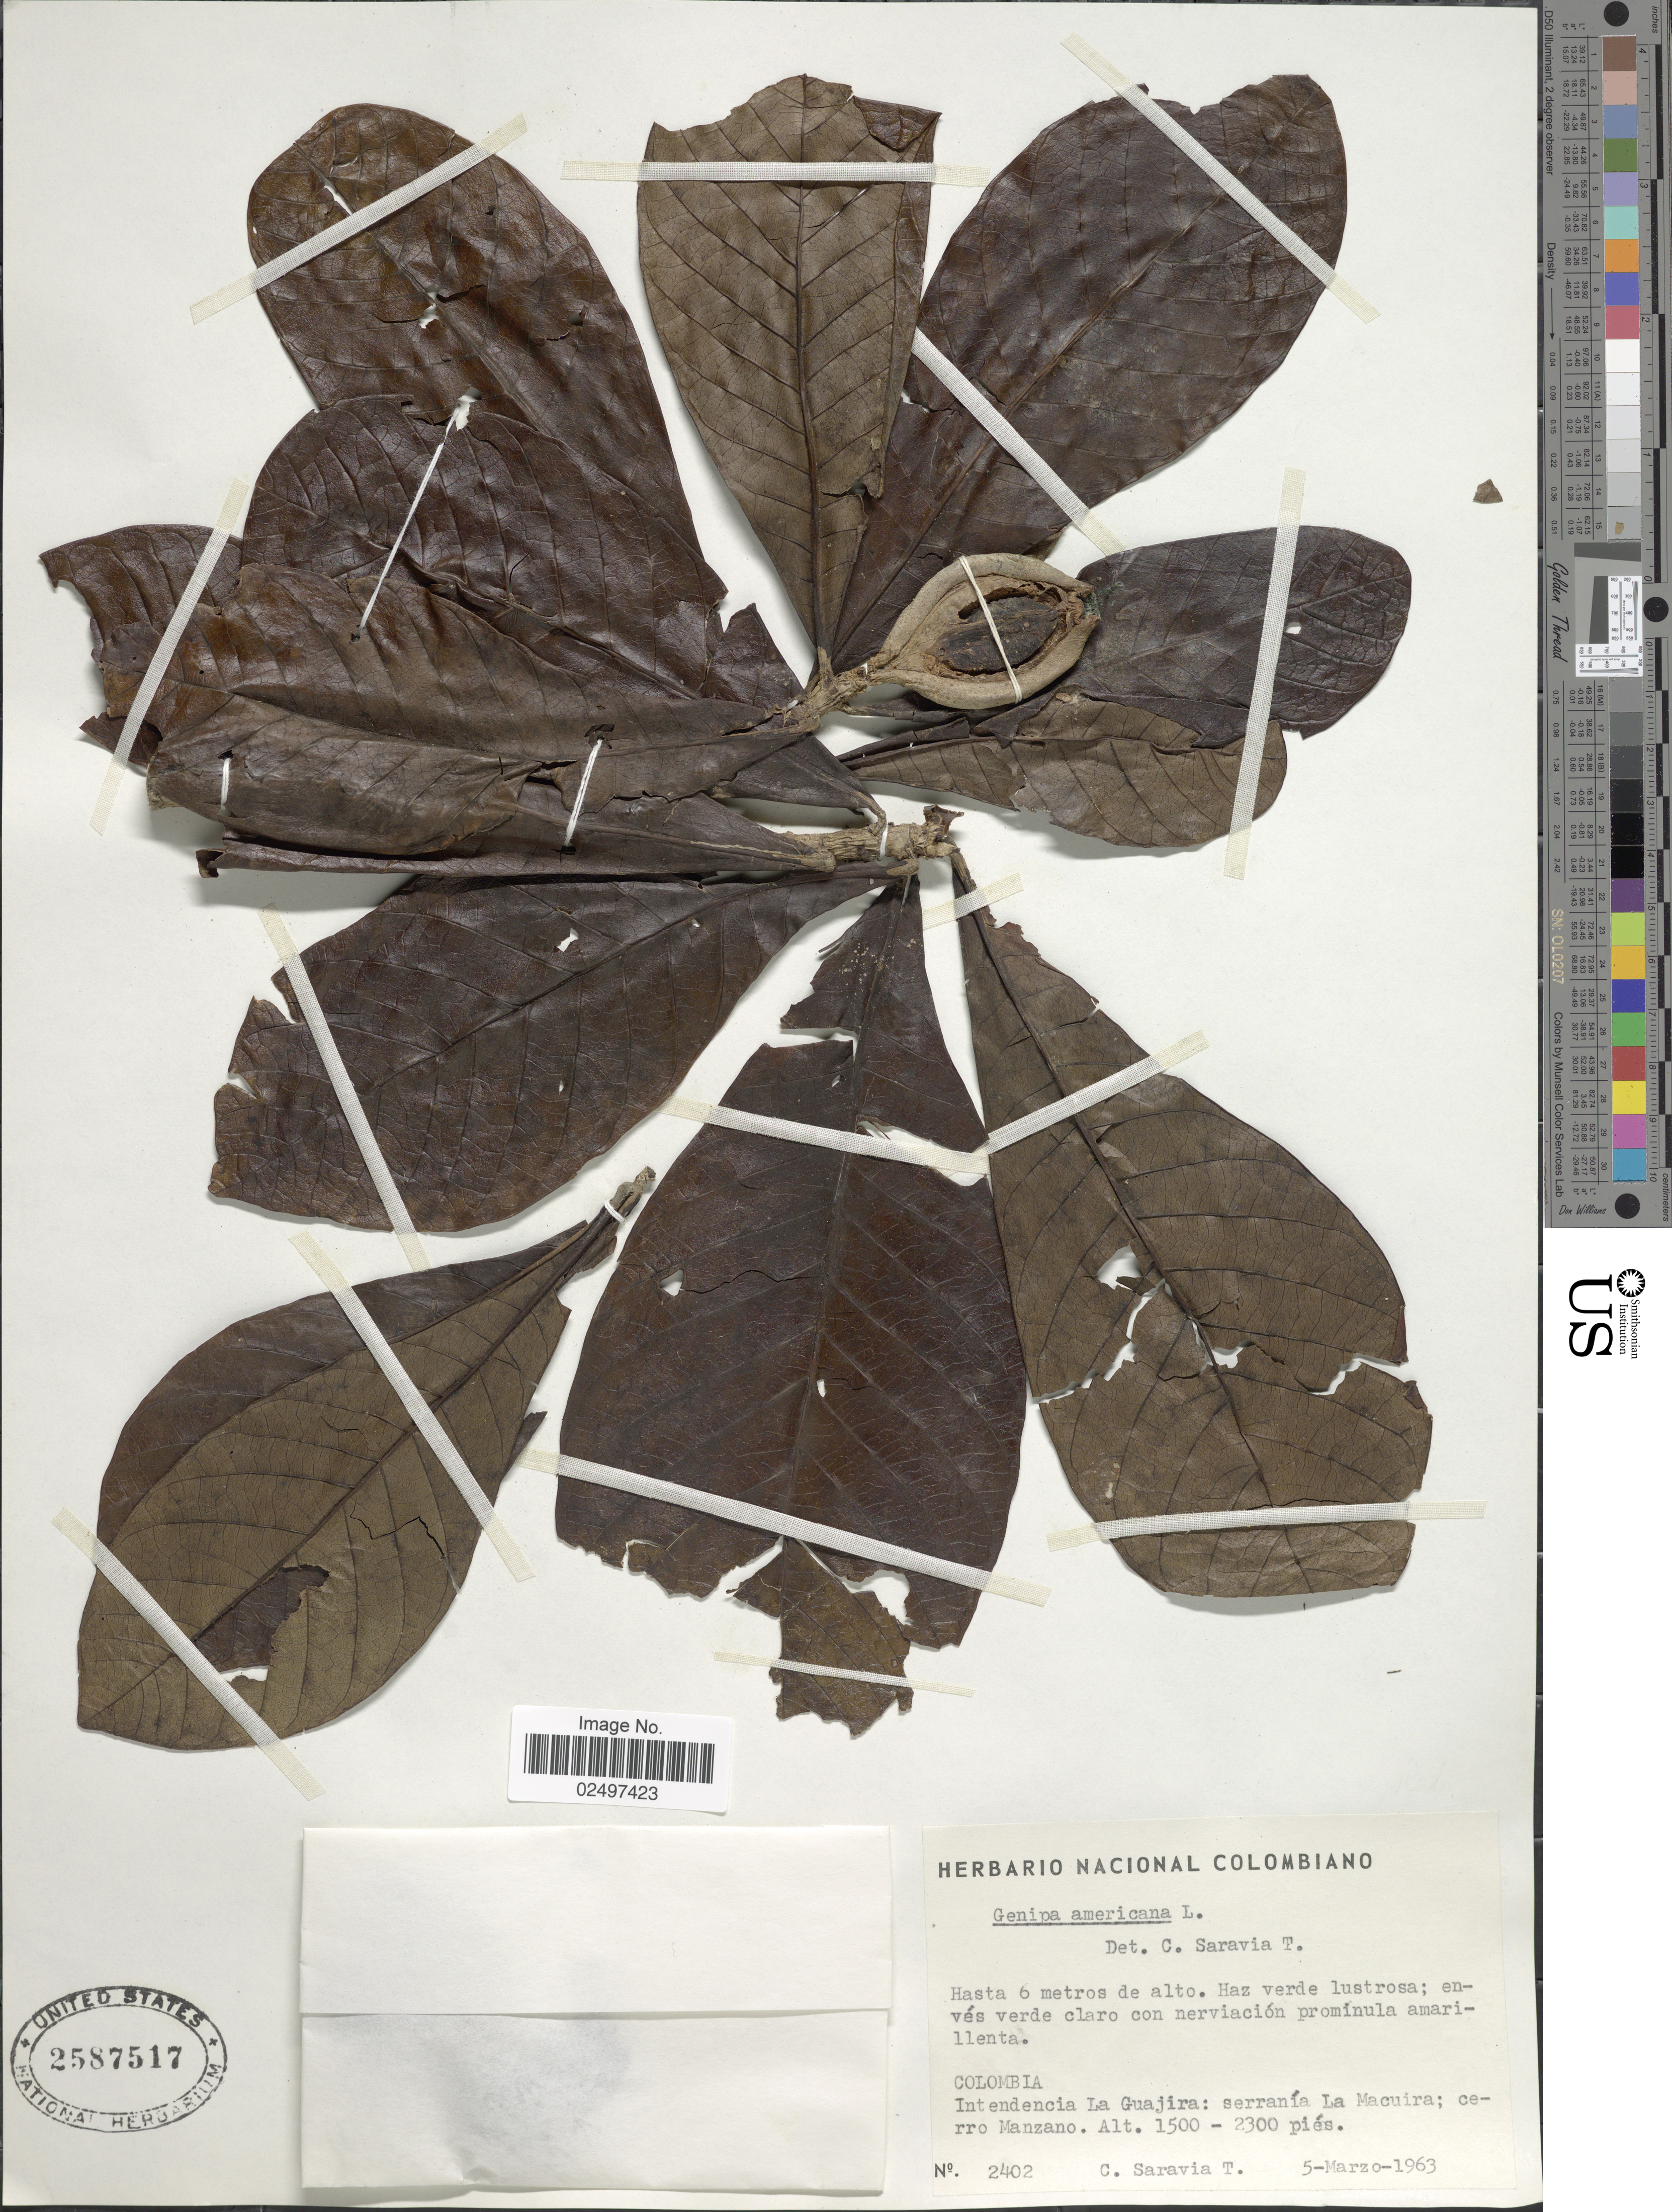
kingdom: Plantae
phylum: Tracheophyta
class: Magnoliopsida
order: Gentianales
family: Rubiaceae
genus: Genipa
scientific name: Genipa americana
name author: L.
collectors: C. Saravia T.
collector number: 2402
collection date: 1963-03-05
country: Colombia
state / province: La Guajira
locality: Intendencia La Guajira: serrania La Macuira; cerro Manzano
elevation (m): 457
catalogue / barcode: US 2587517